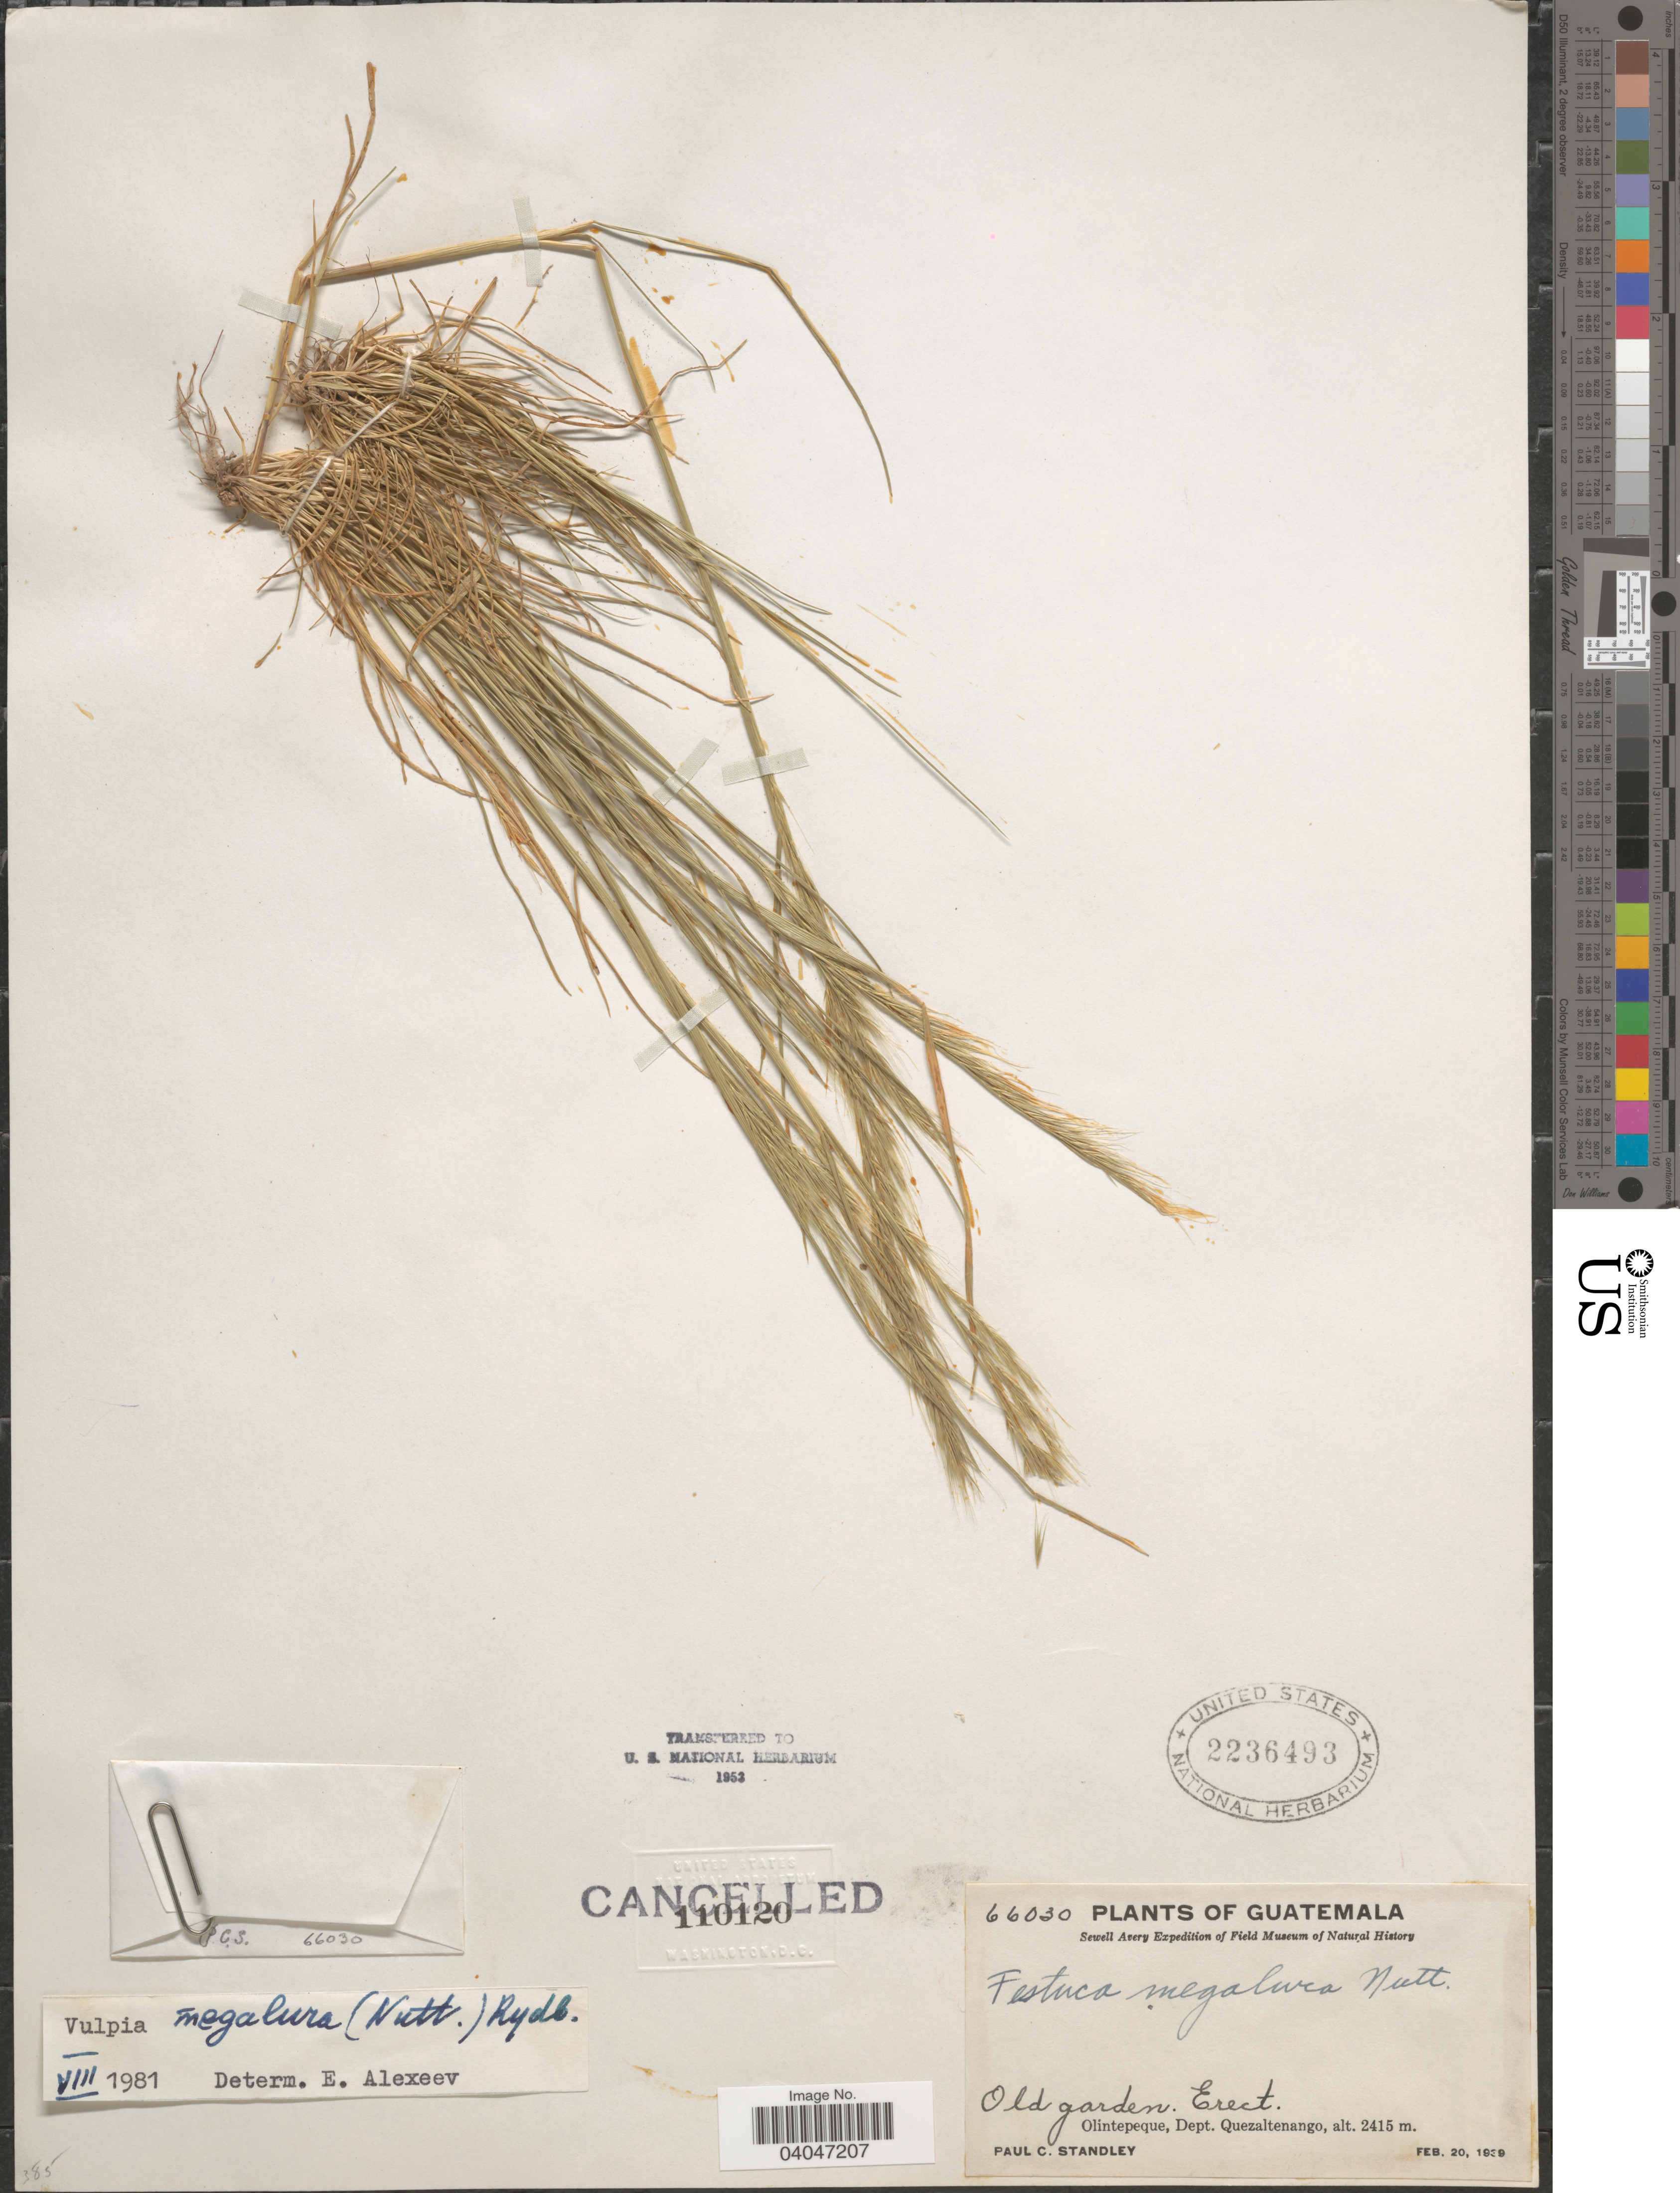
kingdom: Plantae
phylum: Tracheophyta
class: Liliopsida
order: Poales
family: Poaceae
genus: Festuca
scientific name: Festuca megalura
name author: Nutt.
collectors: P. C. Standley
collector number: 66030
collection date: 1939-02-20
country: Guatemala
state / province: Quetzaltenango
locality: Old garden. Olintepeque, Dept. Quezaltenango.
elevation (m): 2415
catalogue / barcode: US 2236493